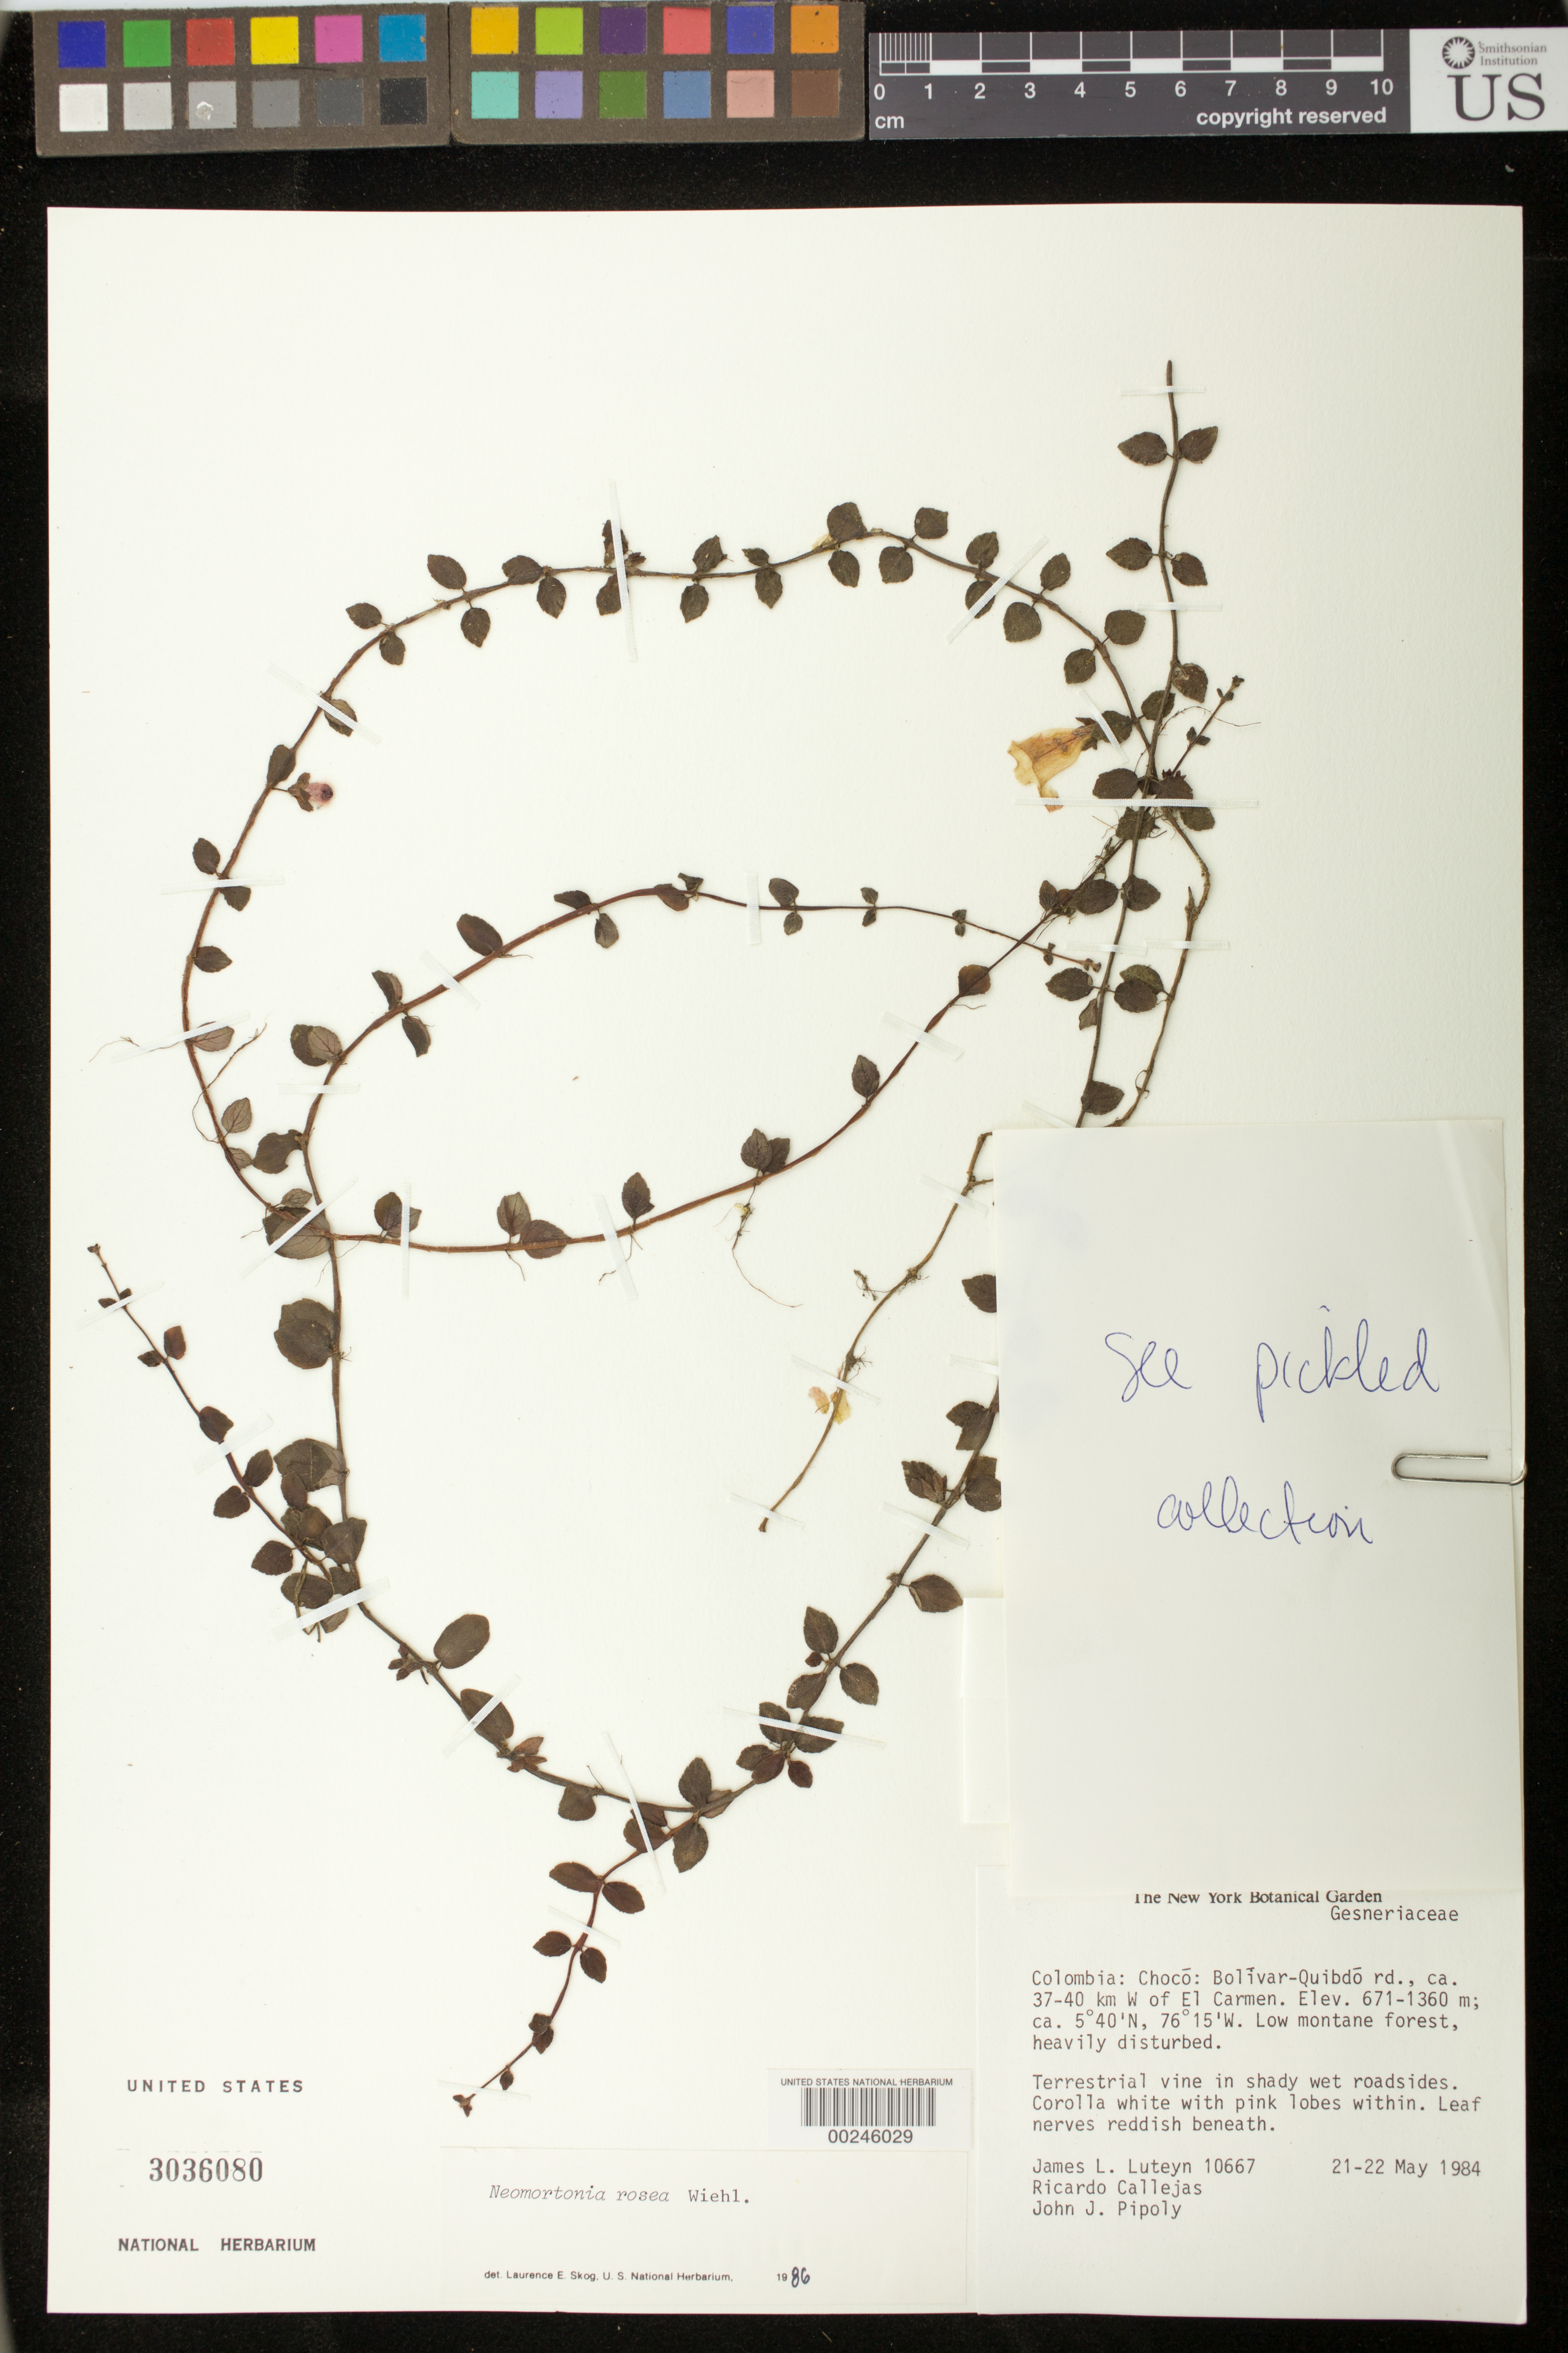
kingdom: Plantae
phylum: Tracheophyta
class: Magnoliopsida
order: Lamiales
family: Gesneriaceae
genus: Neomortonia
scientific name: Neomortonia rosea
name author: Wiehler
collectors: J. L. Luteyn, R. Callejas & J. J. Pipoly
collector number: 10667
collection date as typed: May 1984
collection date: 1984-05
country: Colombia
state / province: Chocó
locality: Bolivar-Quibdo rd, ca 37-40 km W of El Carmen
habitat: Low montane forest, heavily disturbed; in shady wet roadsides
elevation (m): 671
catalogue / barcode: US 3036080